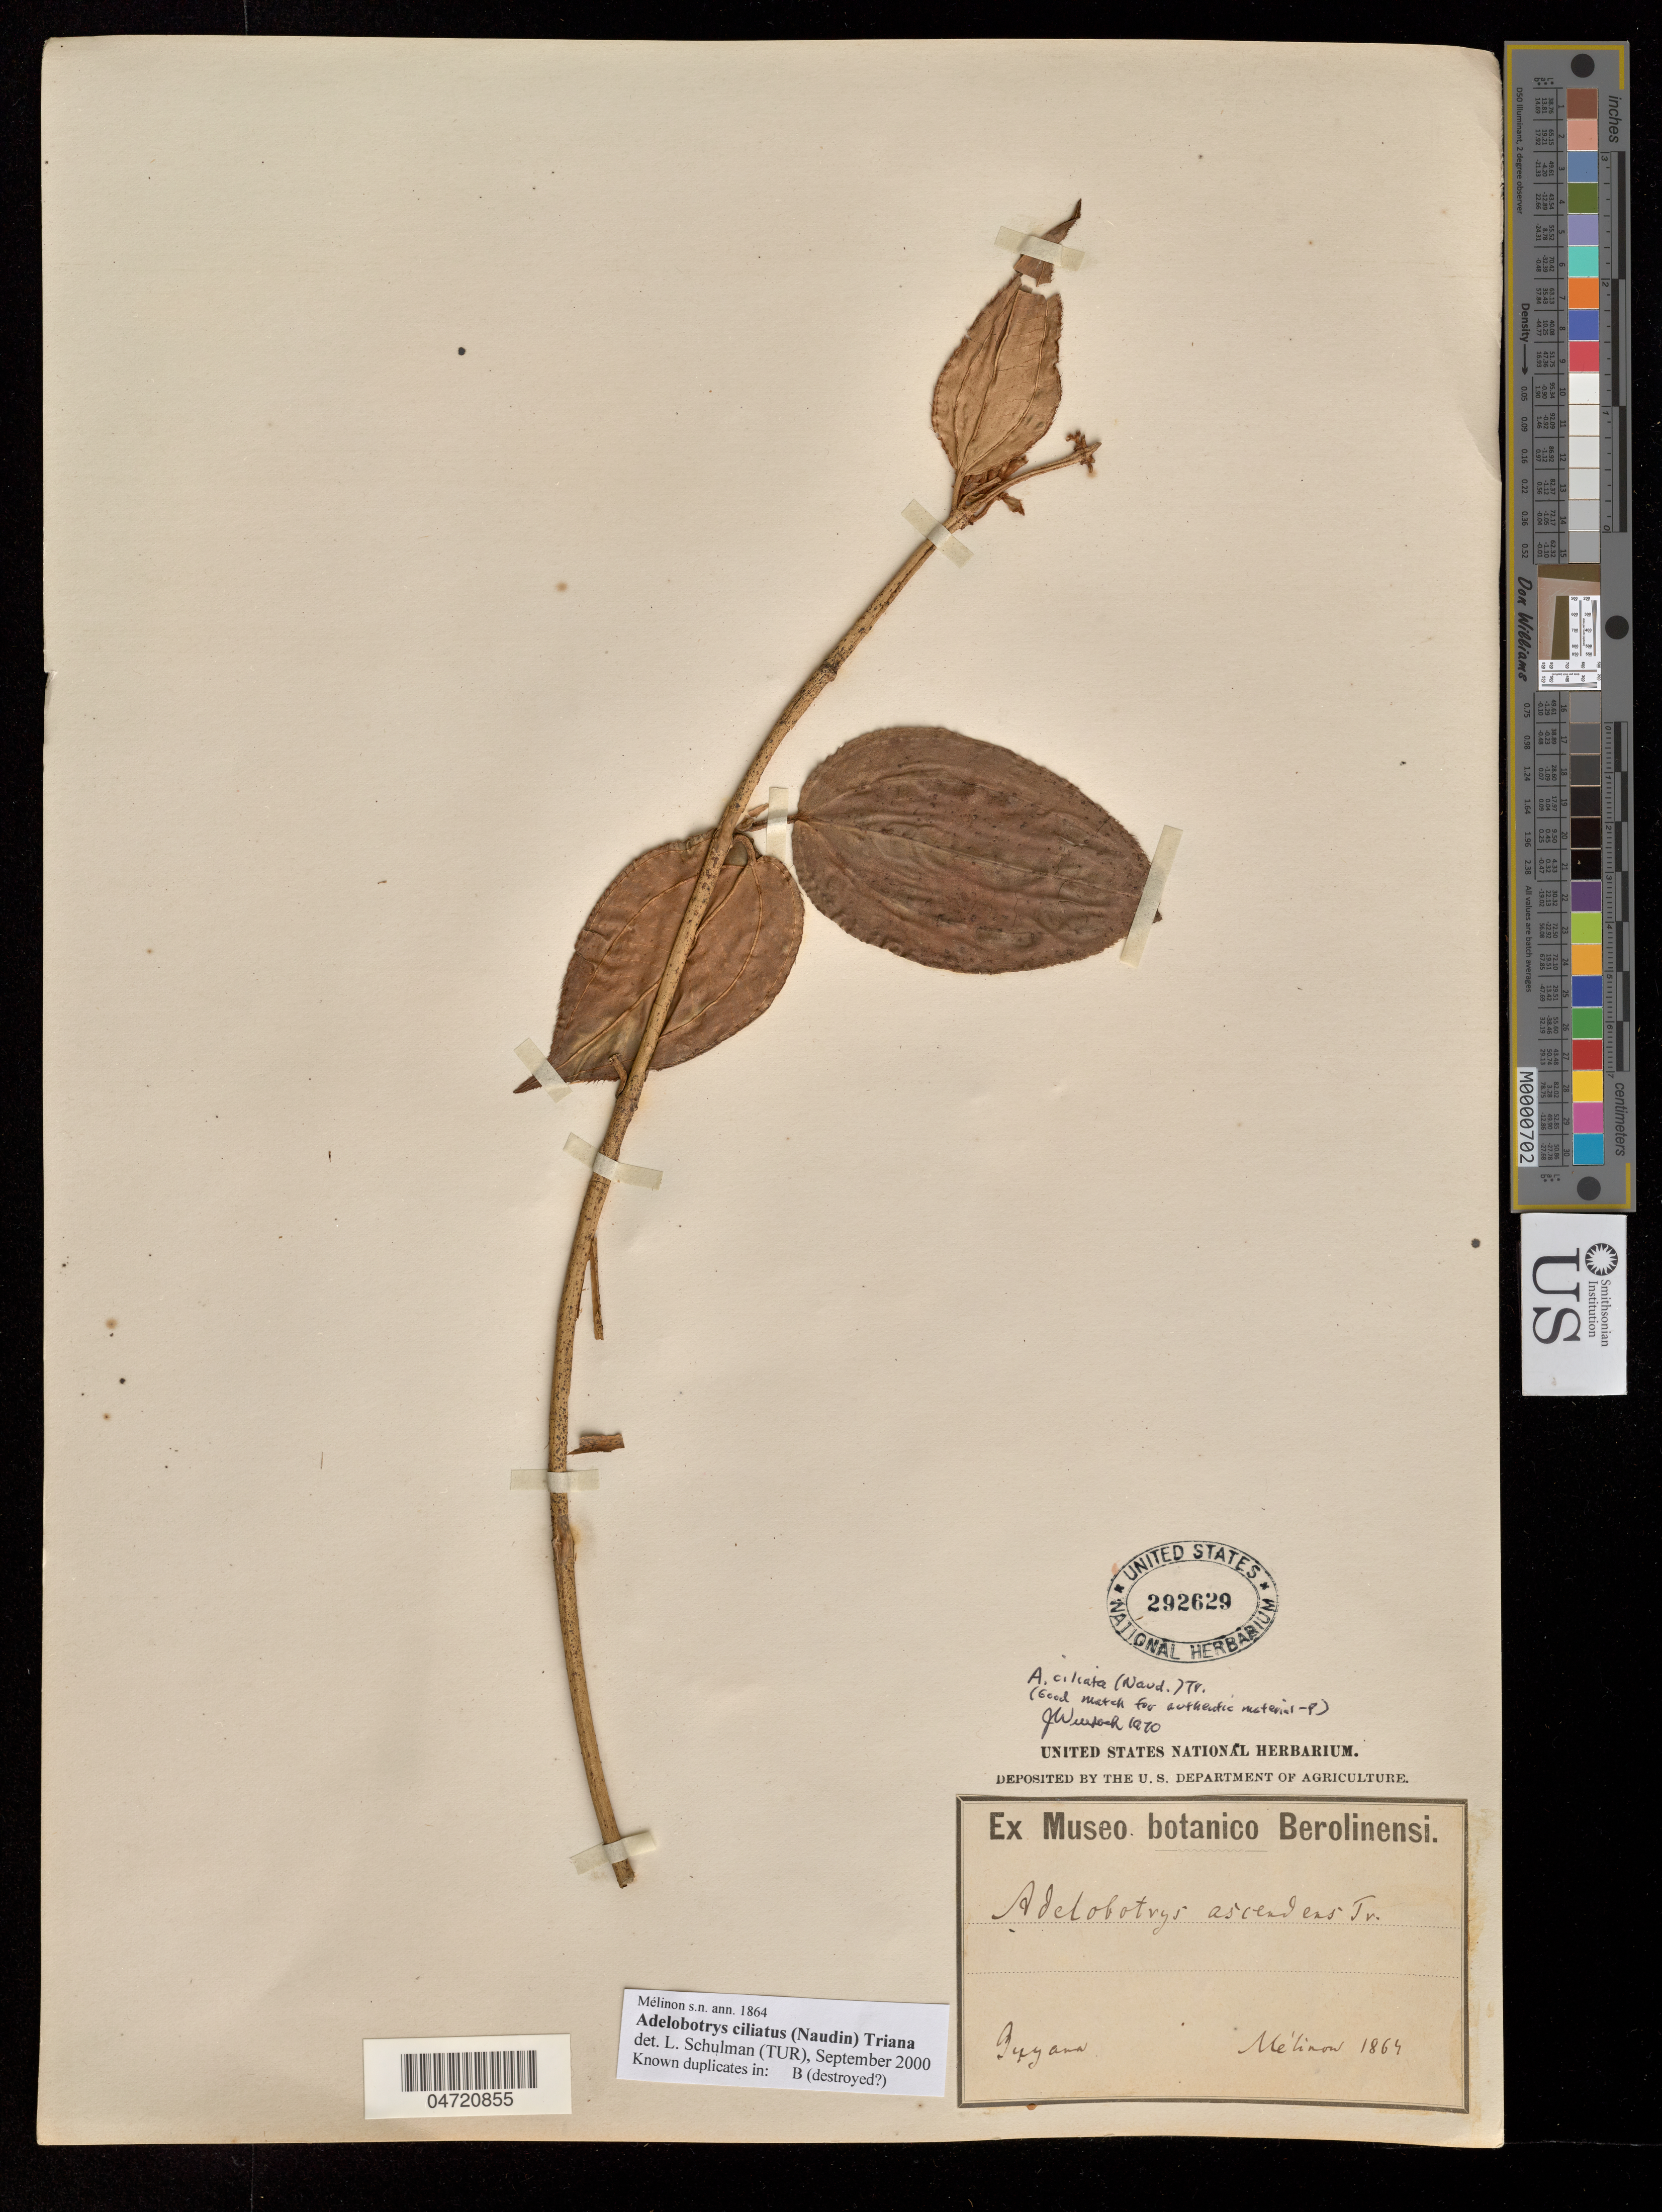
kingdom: Plantae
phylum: Tracheophyta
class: Magnoliopsida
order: Myrtales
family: Melastomataceae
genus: Adelobotrys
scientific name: Adelobotrys ciliata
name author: (Naudin) Triana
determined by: Schulman, Leif, (TUR), University of Turku (FINLAND)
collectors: M. Melinon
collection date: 1864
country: French Guiana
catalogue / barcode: US 292629